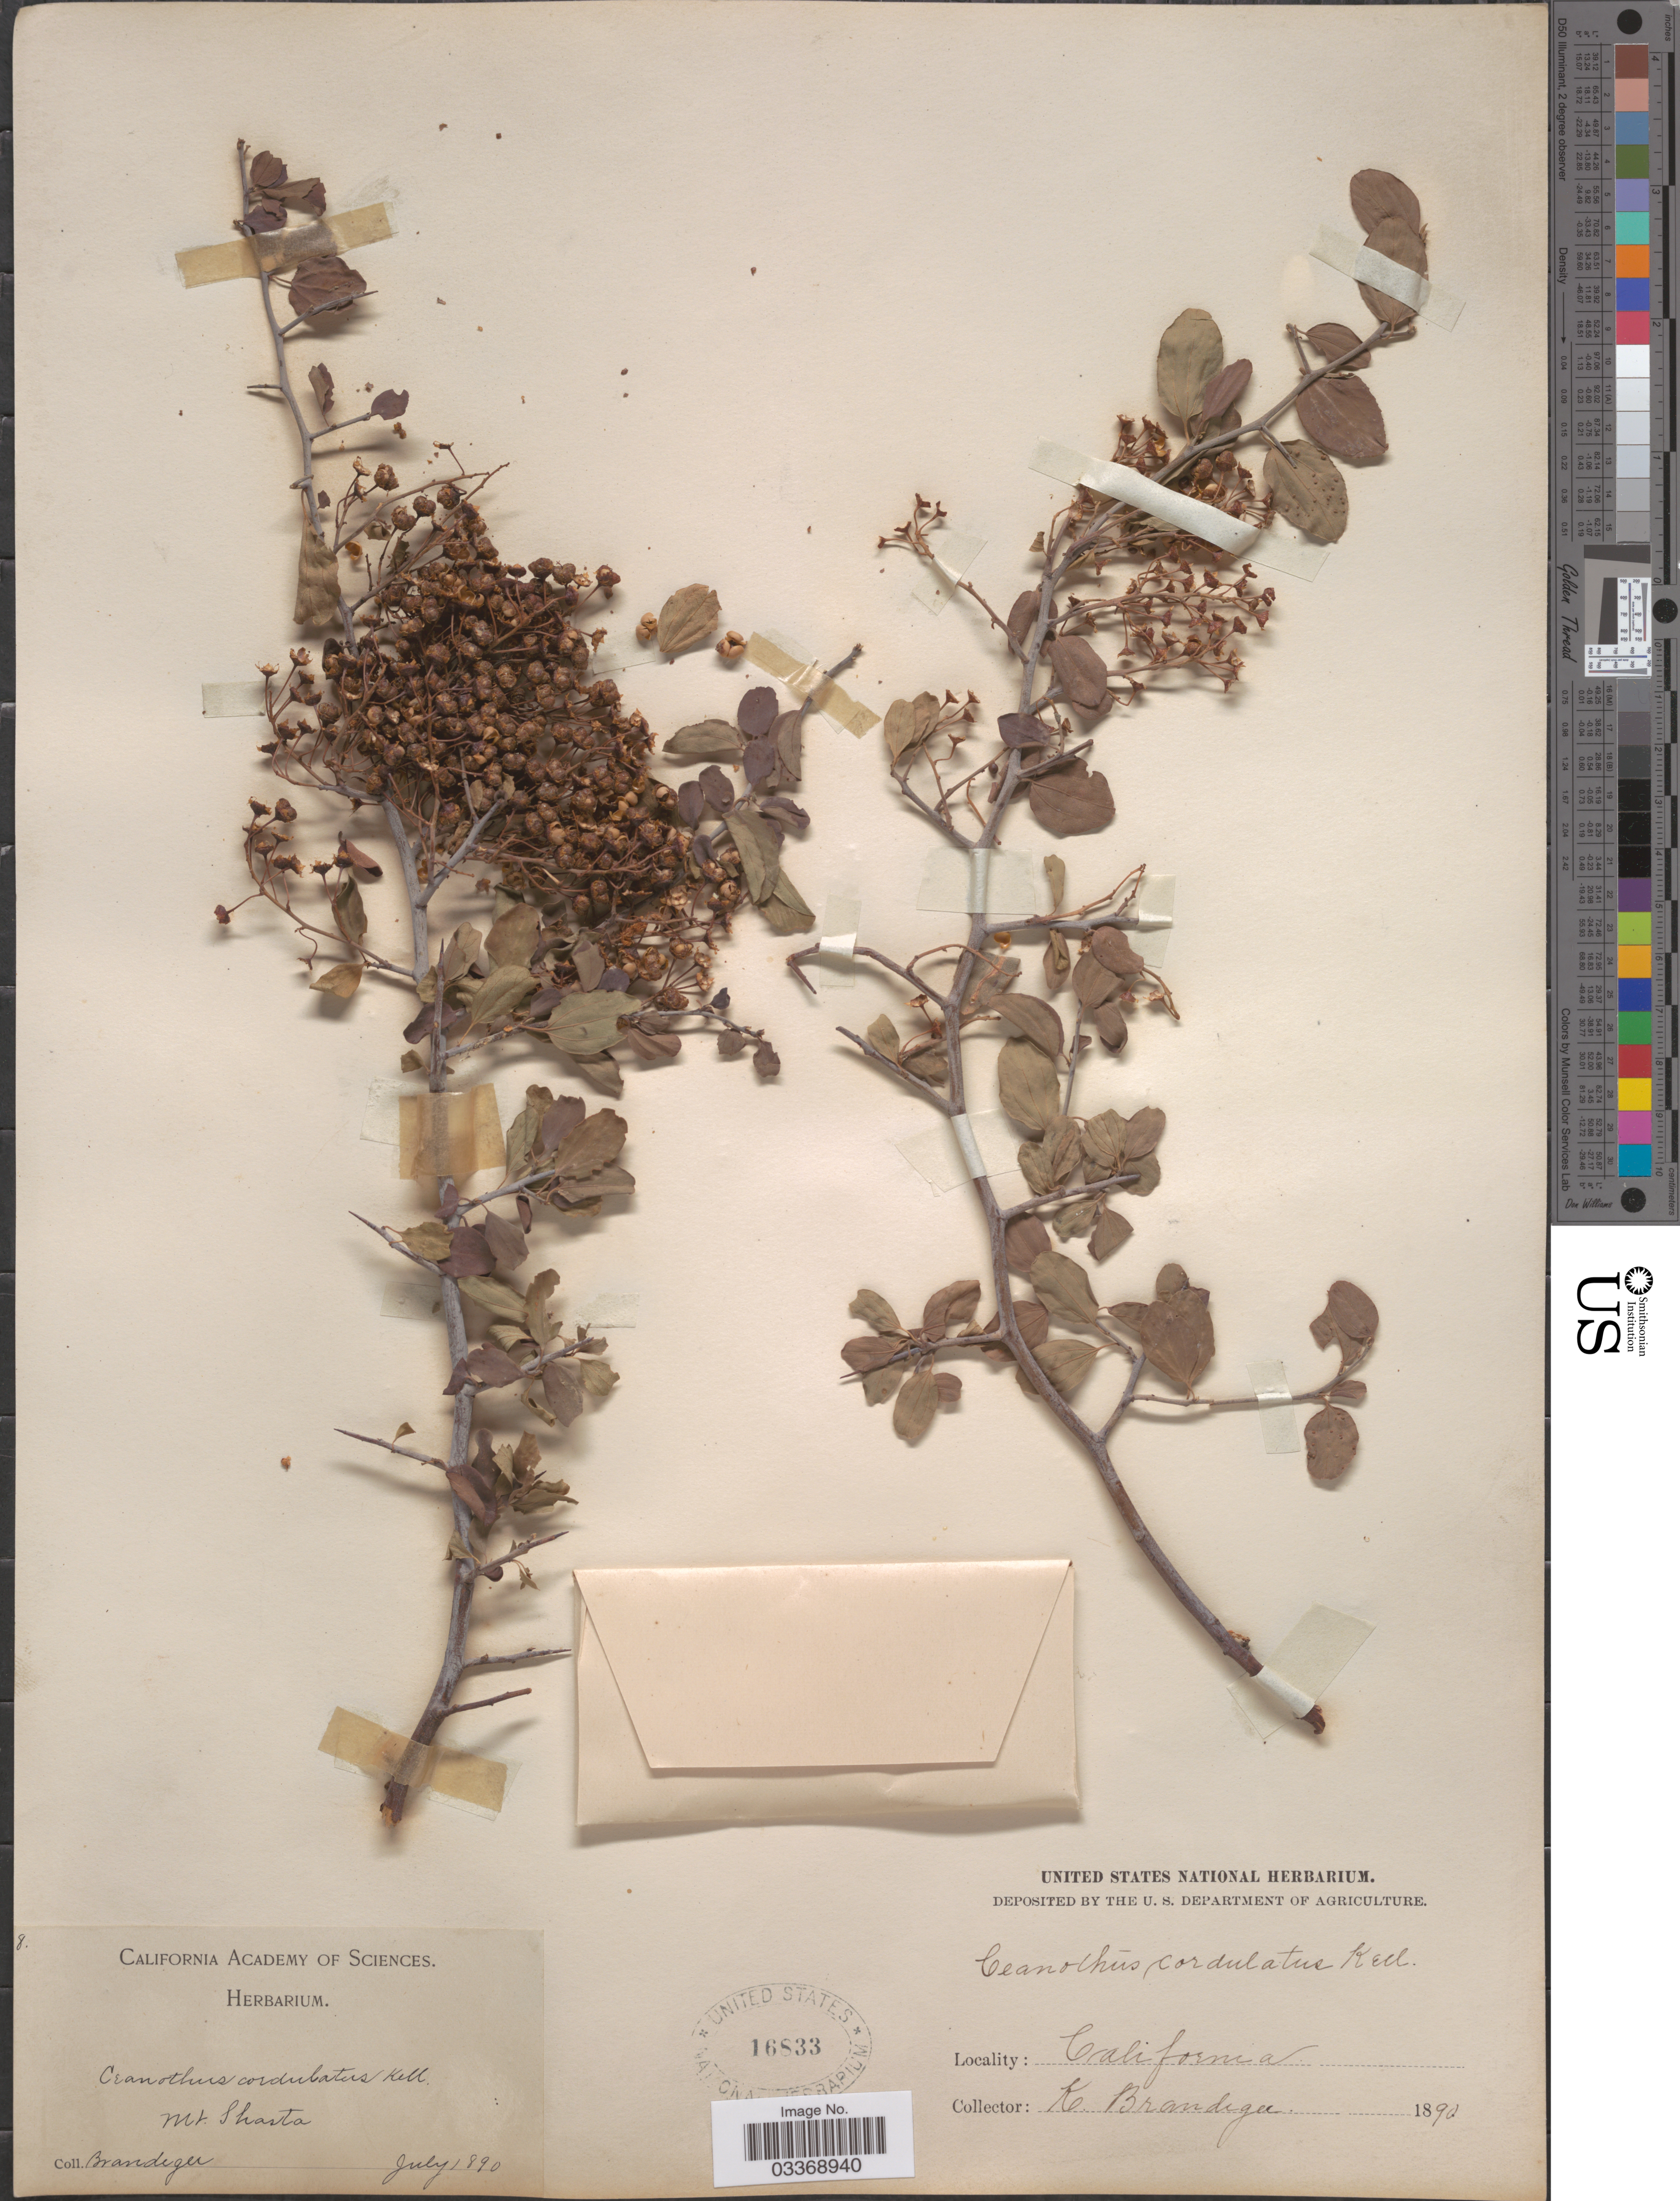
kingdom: Plantae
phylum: Tracheophyta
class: Magnoliopsida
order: Rosales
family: Rhamnaceae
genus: Ceanothus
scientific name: Ceanothus cordulatus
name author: Kellogg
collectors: K. Brandegee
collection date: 1890-07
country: United States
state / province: California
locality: Mt. Shasta.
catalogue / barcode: US 16833